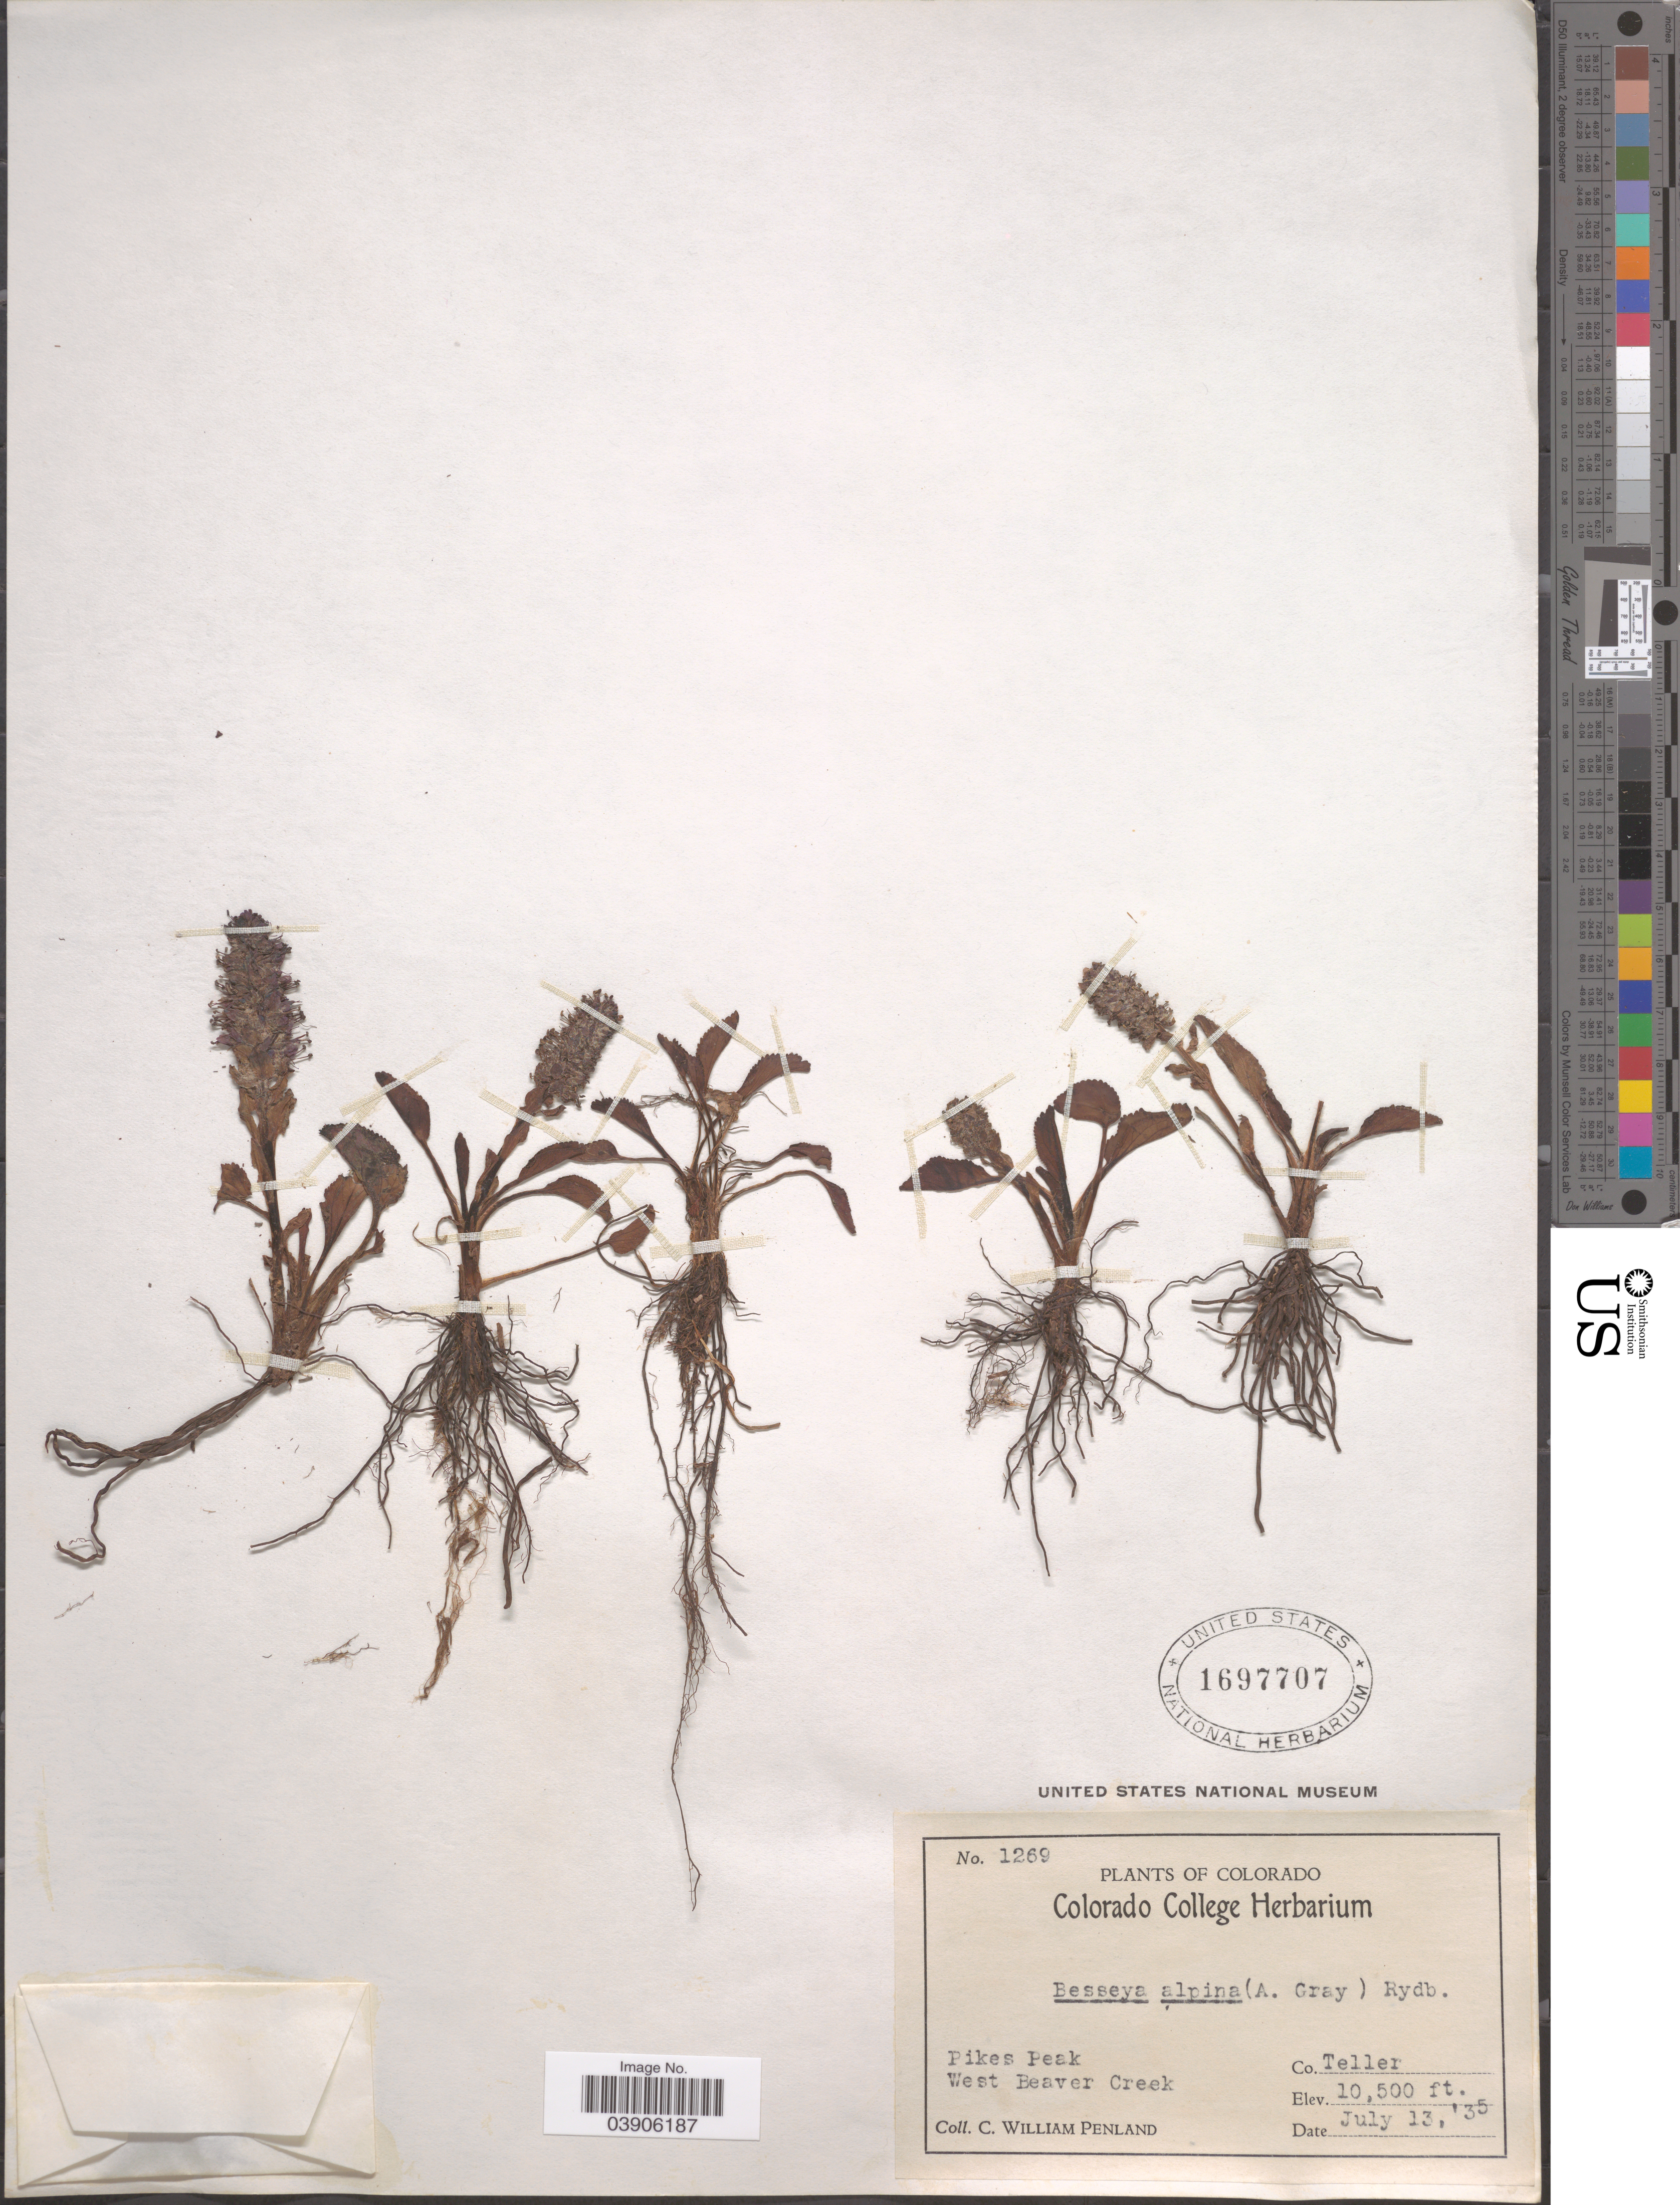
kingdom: Plantae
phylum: Tracheophyta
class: Magnoliopsida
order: Lamiales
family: Plantaginaceae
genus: Synthyris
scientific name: Synthyris alpina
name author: A. Gray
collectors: C. W. Penland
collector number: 1269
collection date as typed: Transcribed d/m/y: 13/7/35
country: United States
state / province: Colorado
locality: Pikes Peak. West Beaver Creek. Co. Teller.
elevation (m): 3200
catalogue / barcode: US 1697707